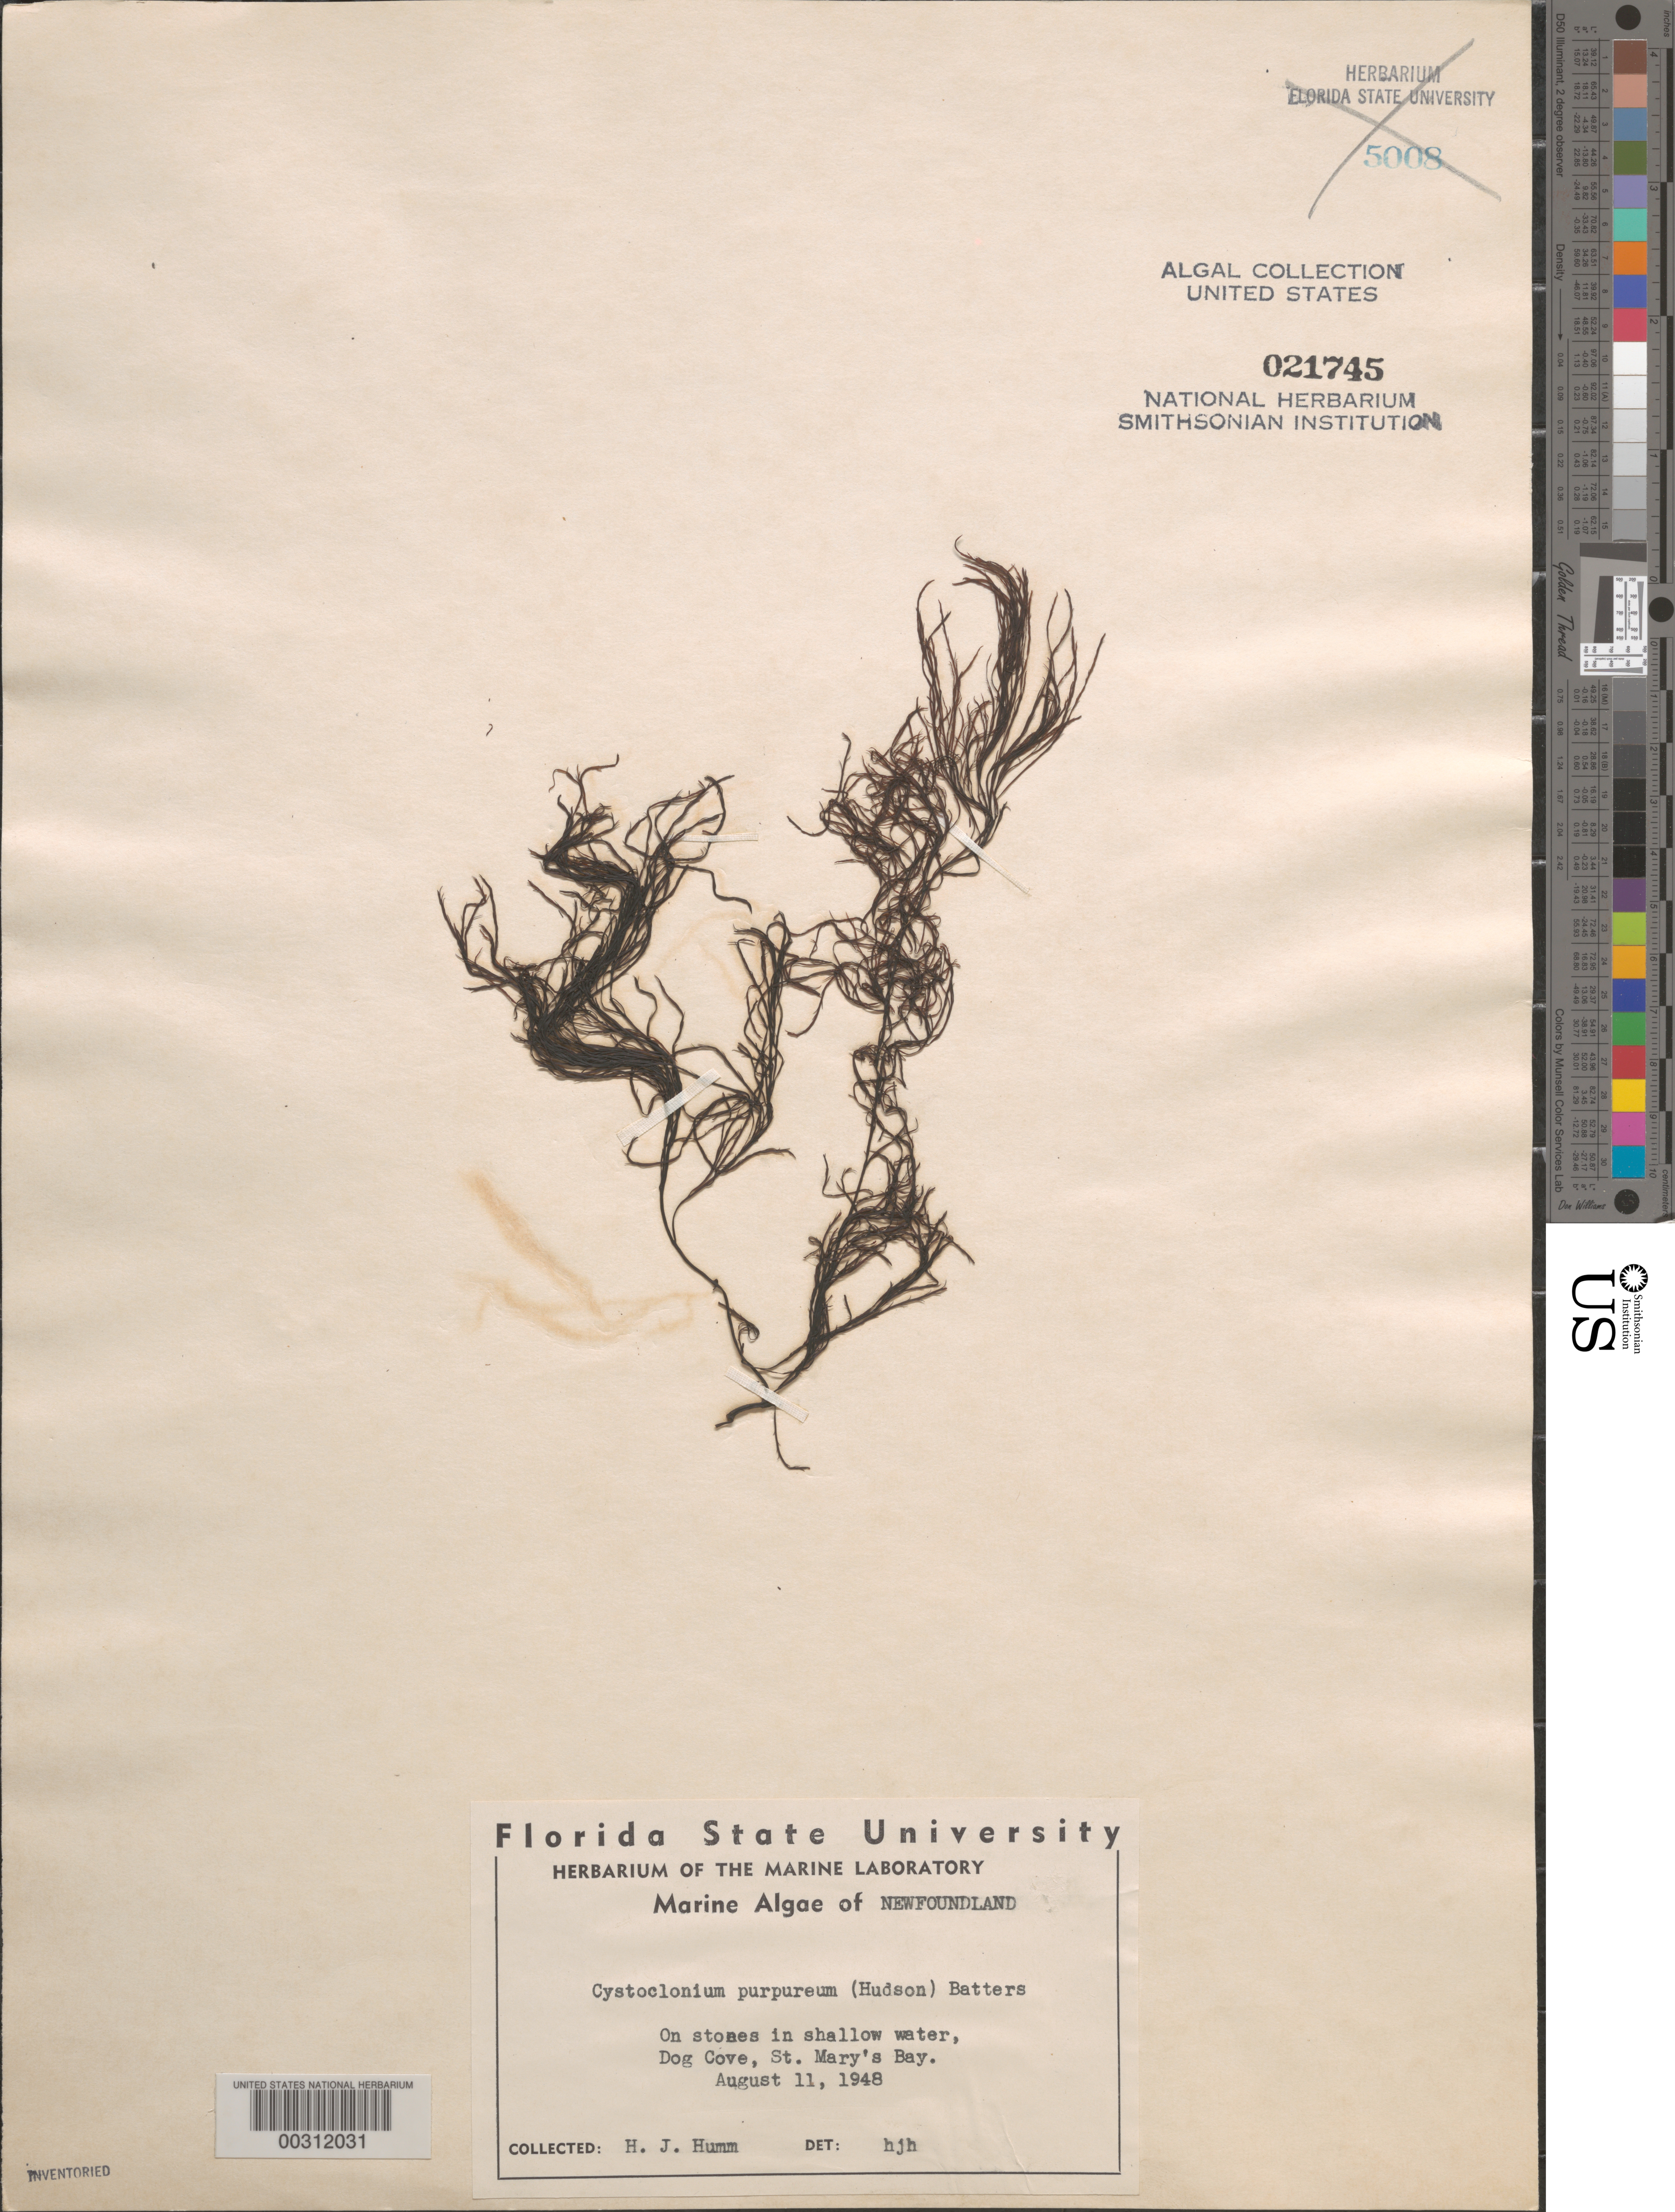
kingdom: Plantae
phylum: Rhodophyta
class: Florideophyceae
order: Gigartinales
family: Cystocloniaceae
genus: Cystoclonium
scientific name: Cystoclonium purpureum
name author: (Huds.) Batters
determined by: Humm, Harold J.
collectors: H. J. Humm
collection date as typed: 11 Aug 1948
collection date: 1948-08-11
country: Canada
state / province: Newfoundland and Labrador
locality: Dog Cove, St. Mary's Bay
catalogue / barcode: US 21745